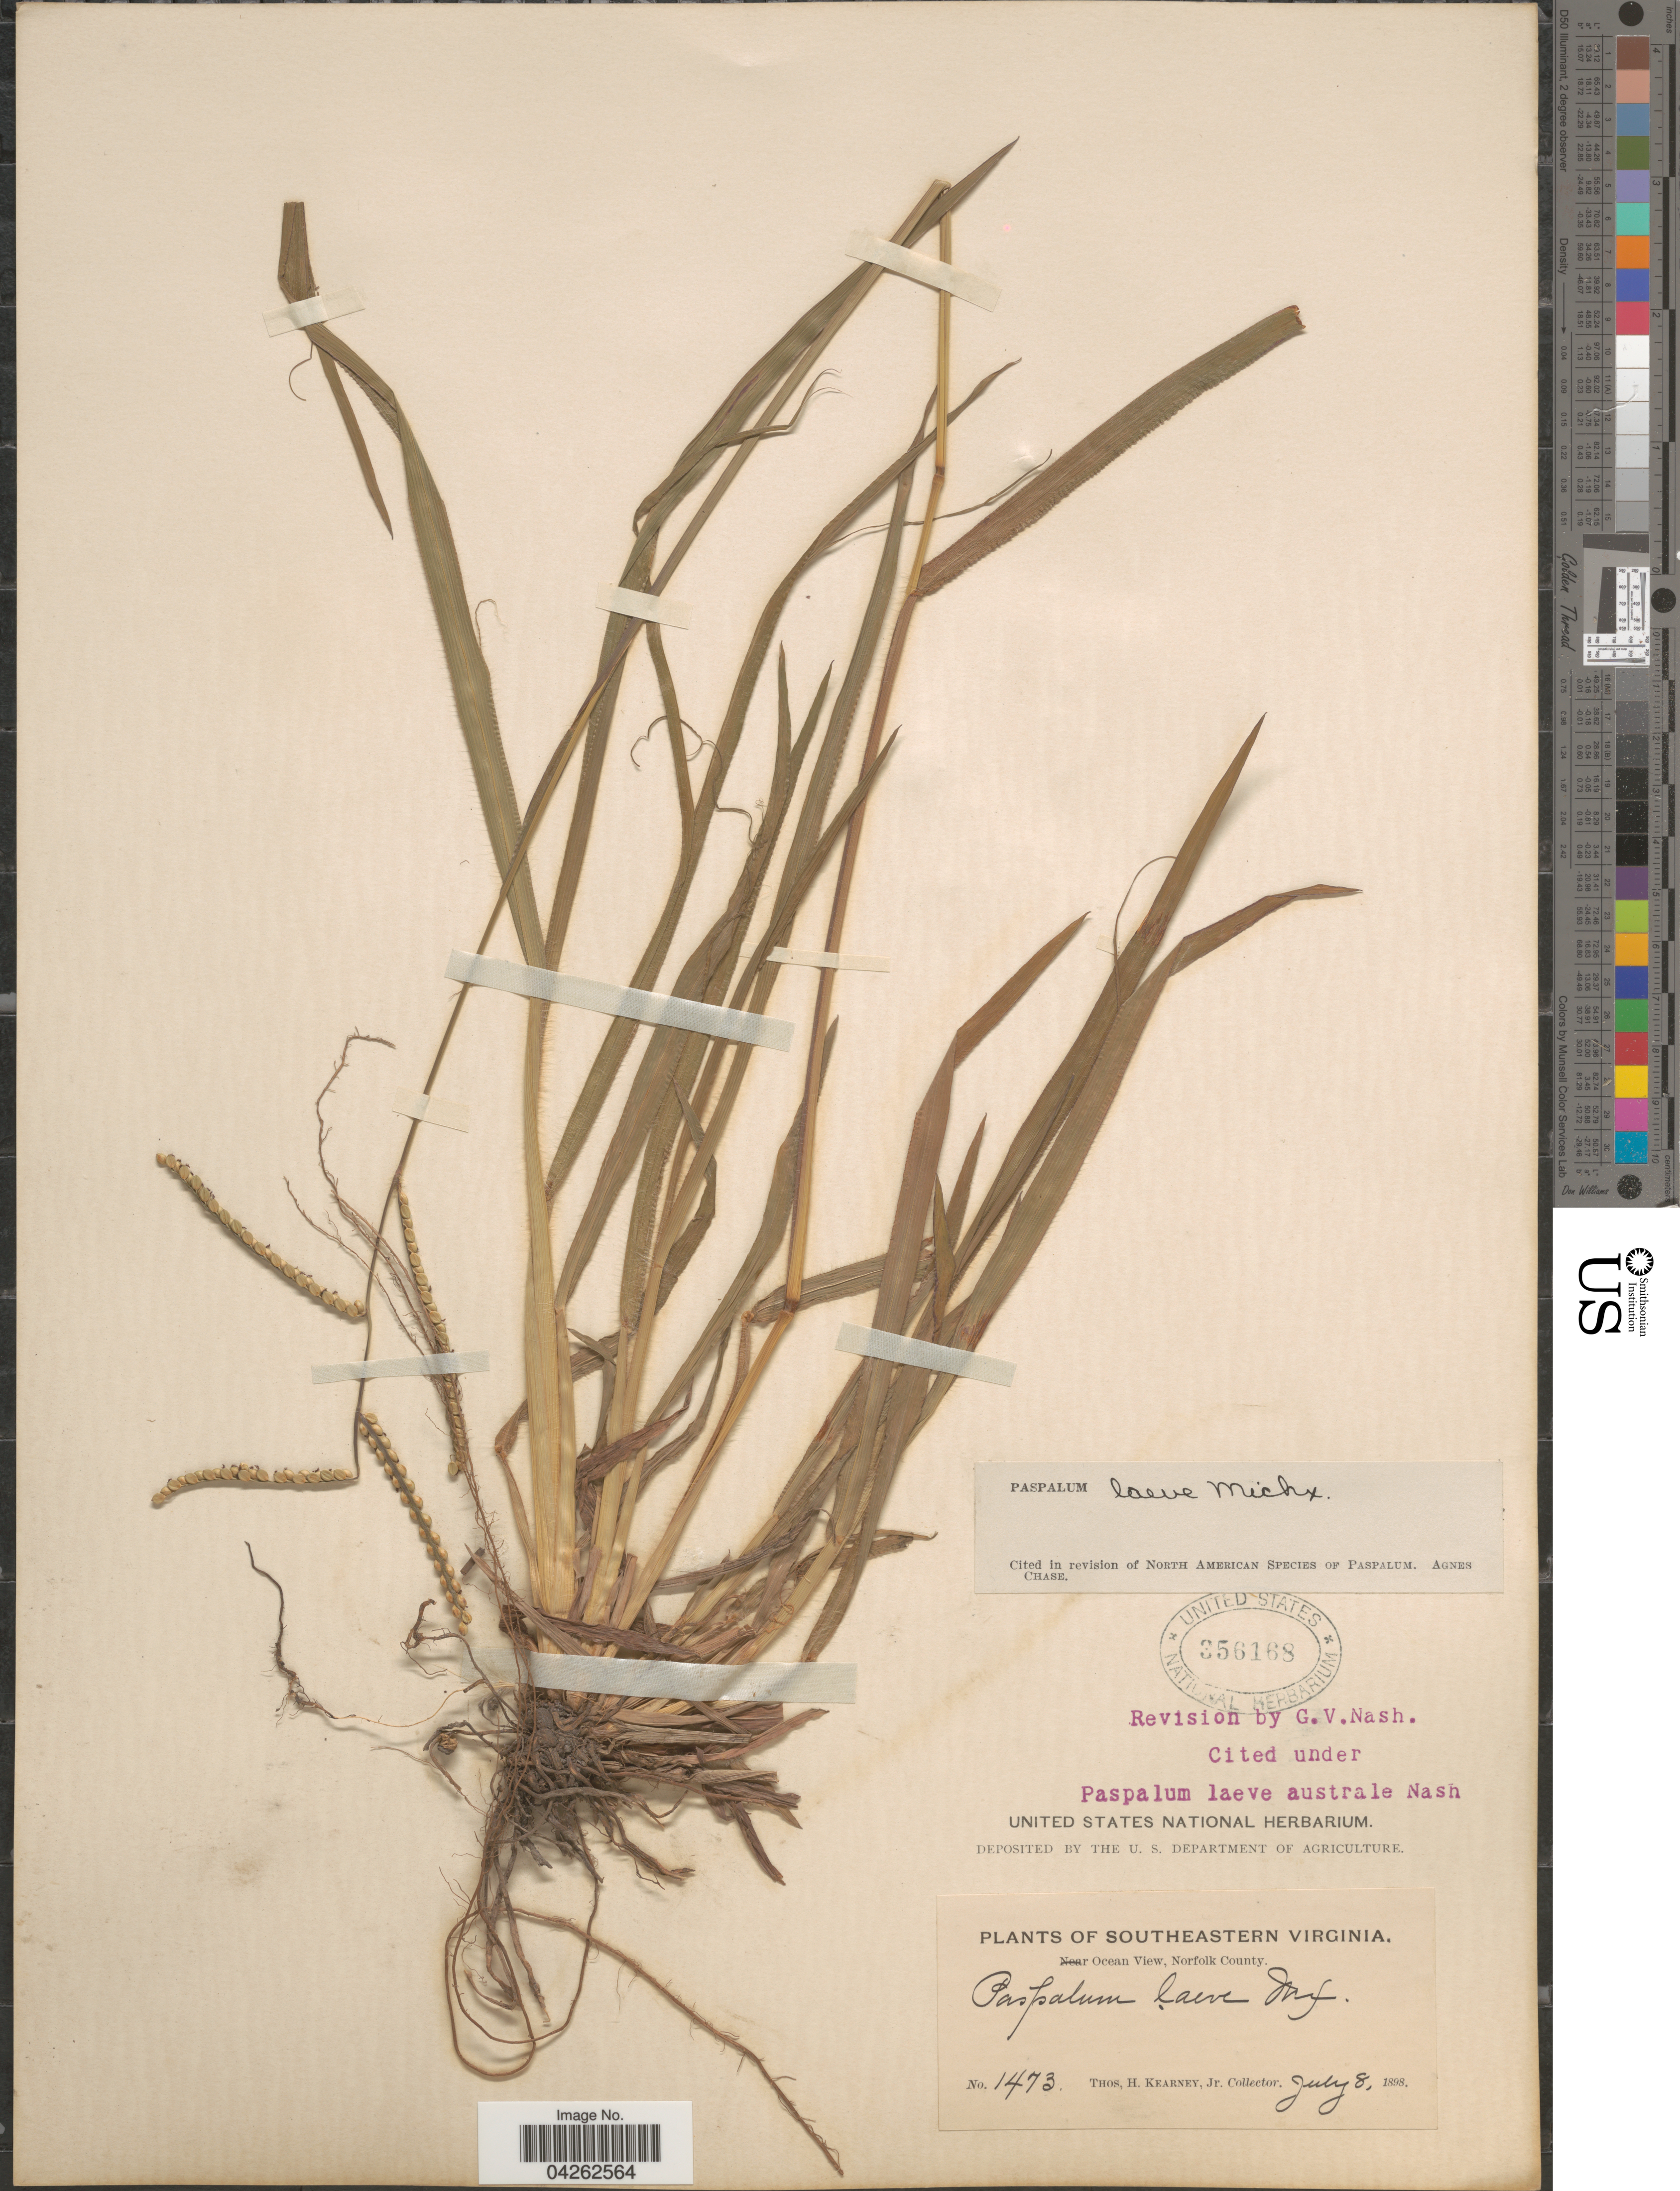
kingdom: Plantae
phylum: Tracheophyta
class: Liliopsida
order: Poales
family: Poaceae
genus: Paspalum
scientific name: Paspalum laeve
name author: Michx.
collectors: T. H. Kearney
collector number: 1473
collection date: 1898-07-08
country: United States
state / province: Virginia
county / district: City of Norfolk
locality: Southeastern Virginia. ocean View, Norfolk County.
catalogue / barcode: US 356168